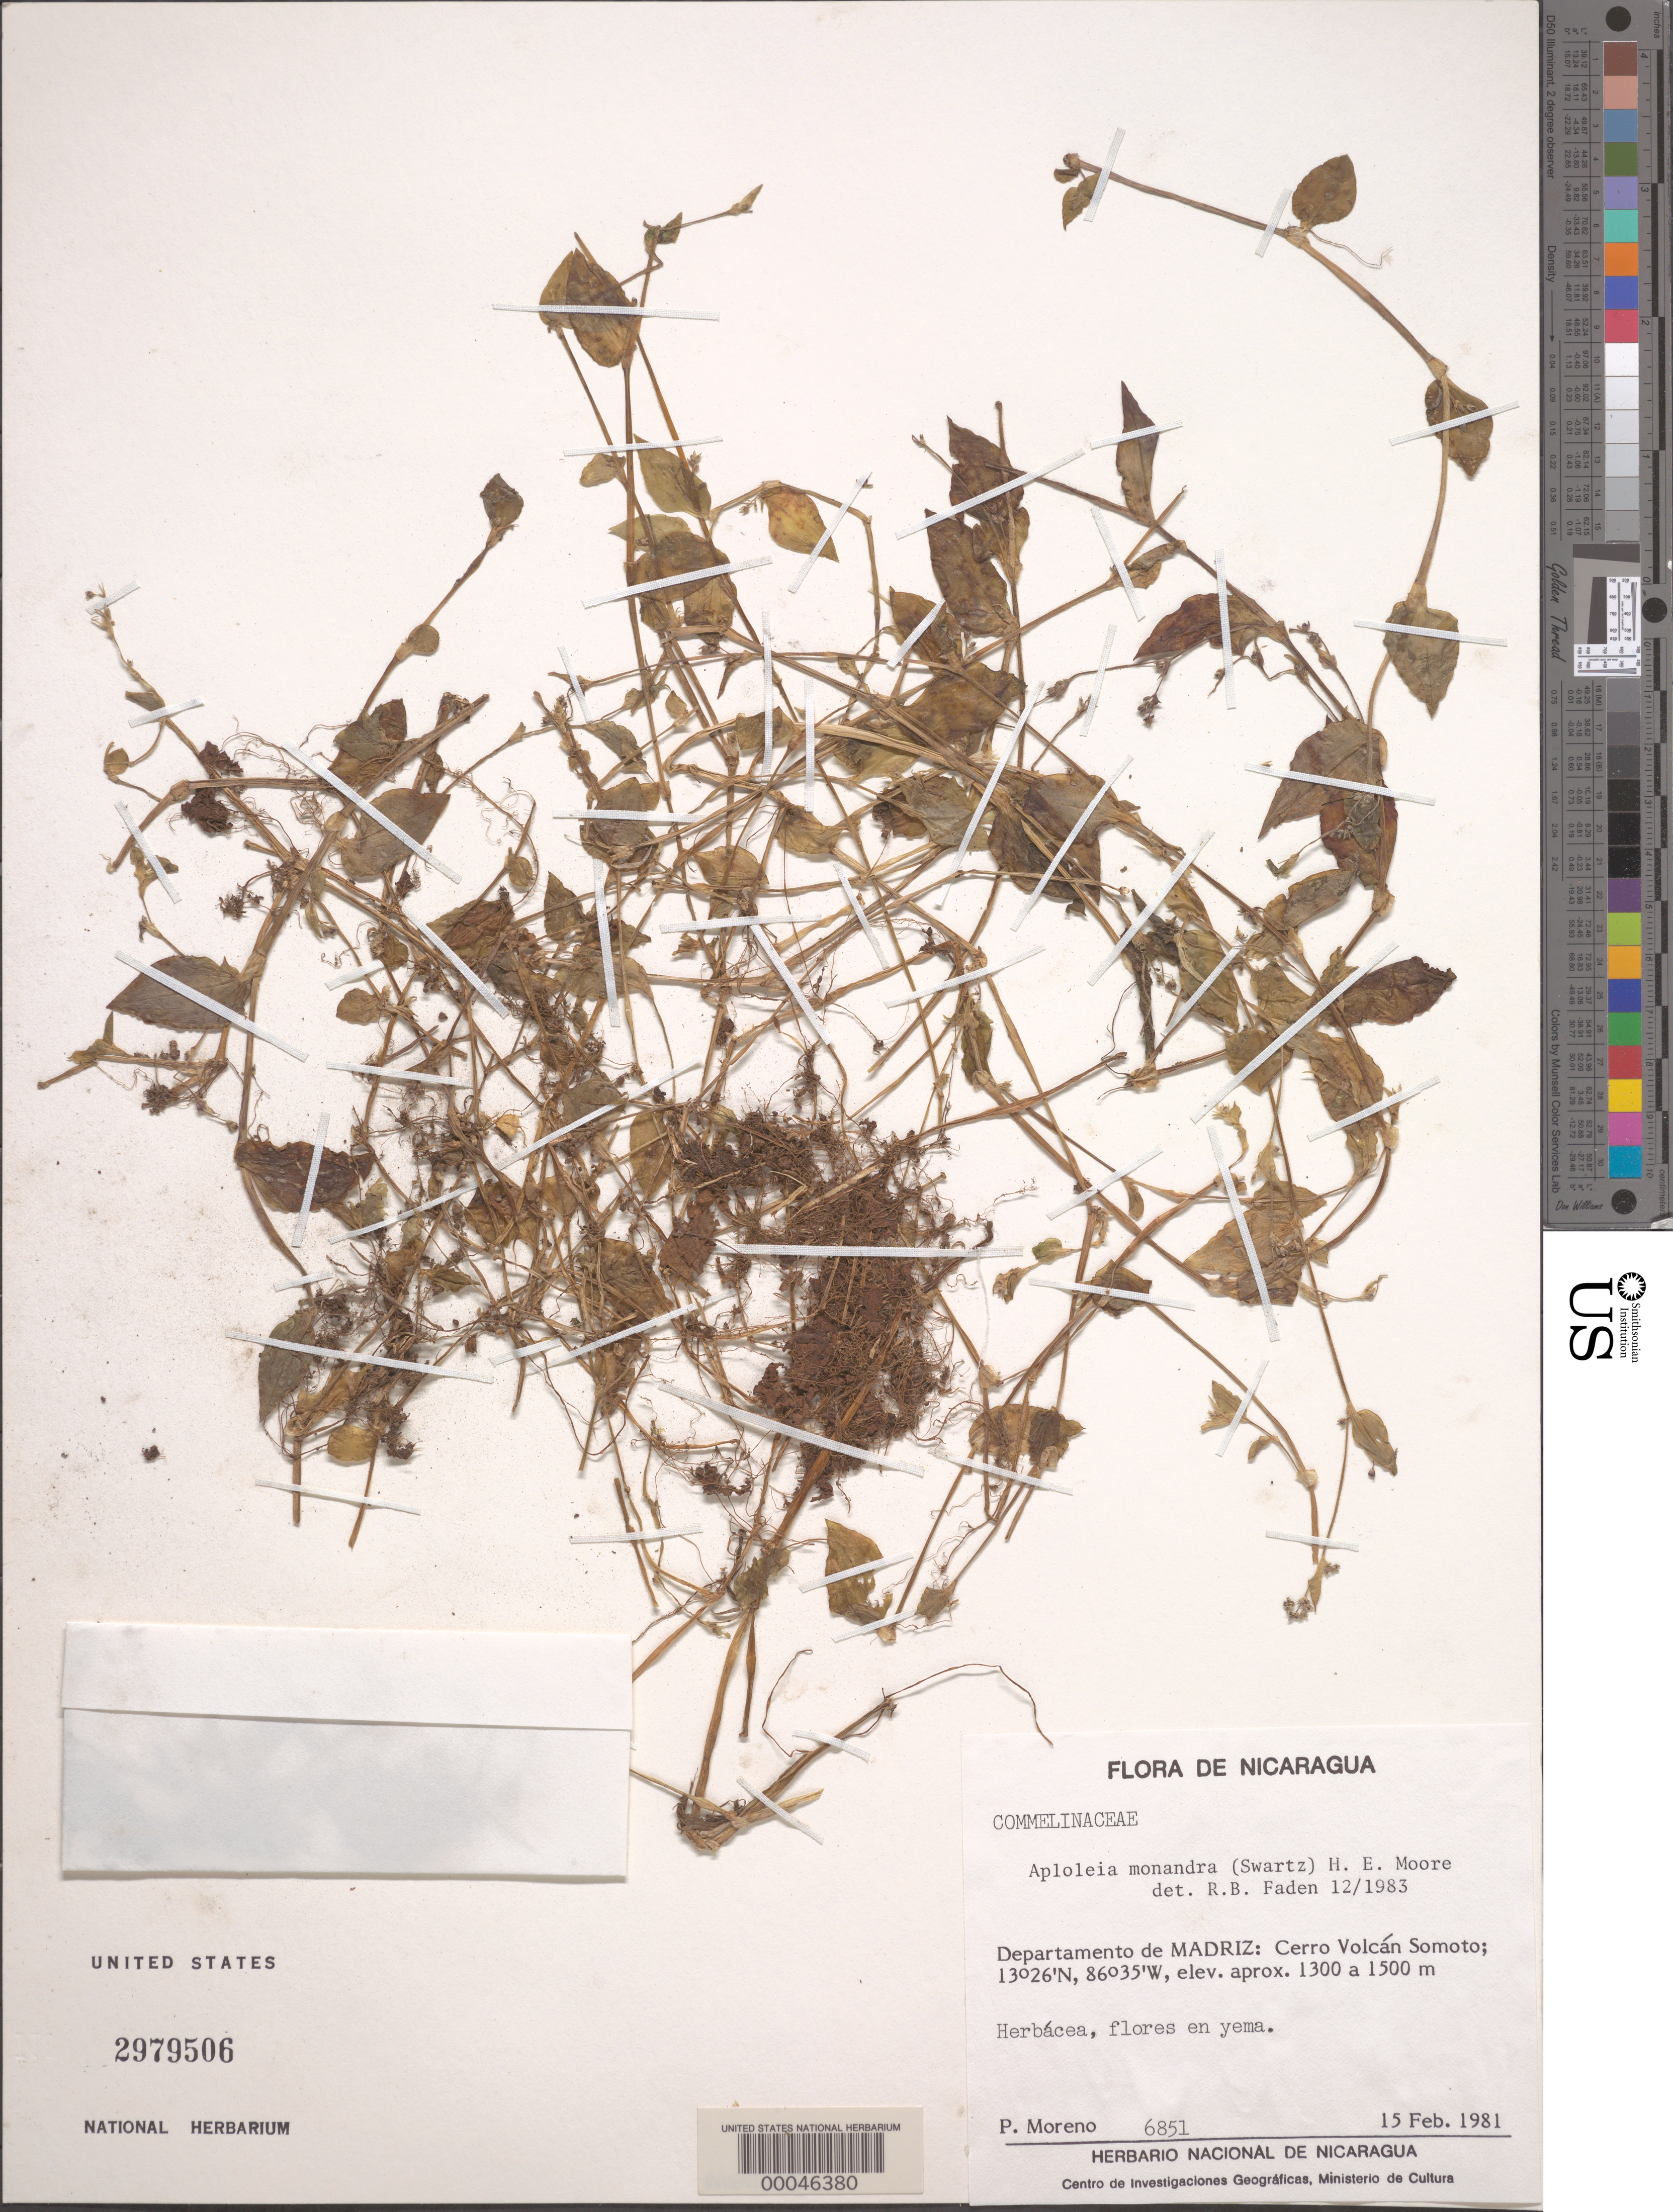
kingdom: Plantae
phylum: Tracheophyta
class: Liliopsida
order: Commelinales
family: Commelinaceae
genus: Callisia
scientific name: Callisia monandra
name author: (Sw.) Schult. & Schult. f.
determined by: Faden, Robert B., (US), Smithsonian Institution - National Museum of Natural History (UNITED STATES)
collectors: P. Moreno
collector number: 6851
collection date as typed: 15 Feb 1981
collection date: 1981-02-15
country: Nicaragua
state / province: Madriz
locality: Cerro volcan somoto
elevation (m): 1300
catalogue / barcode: US 2979506